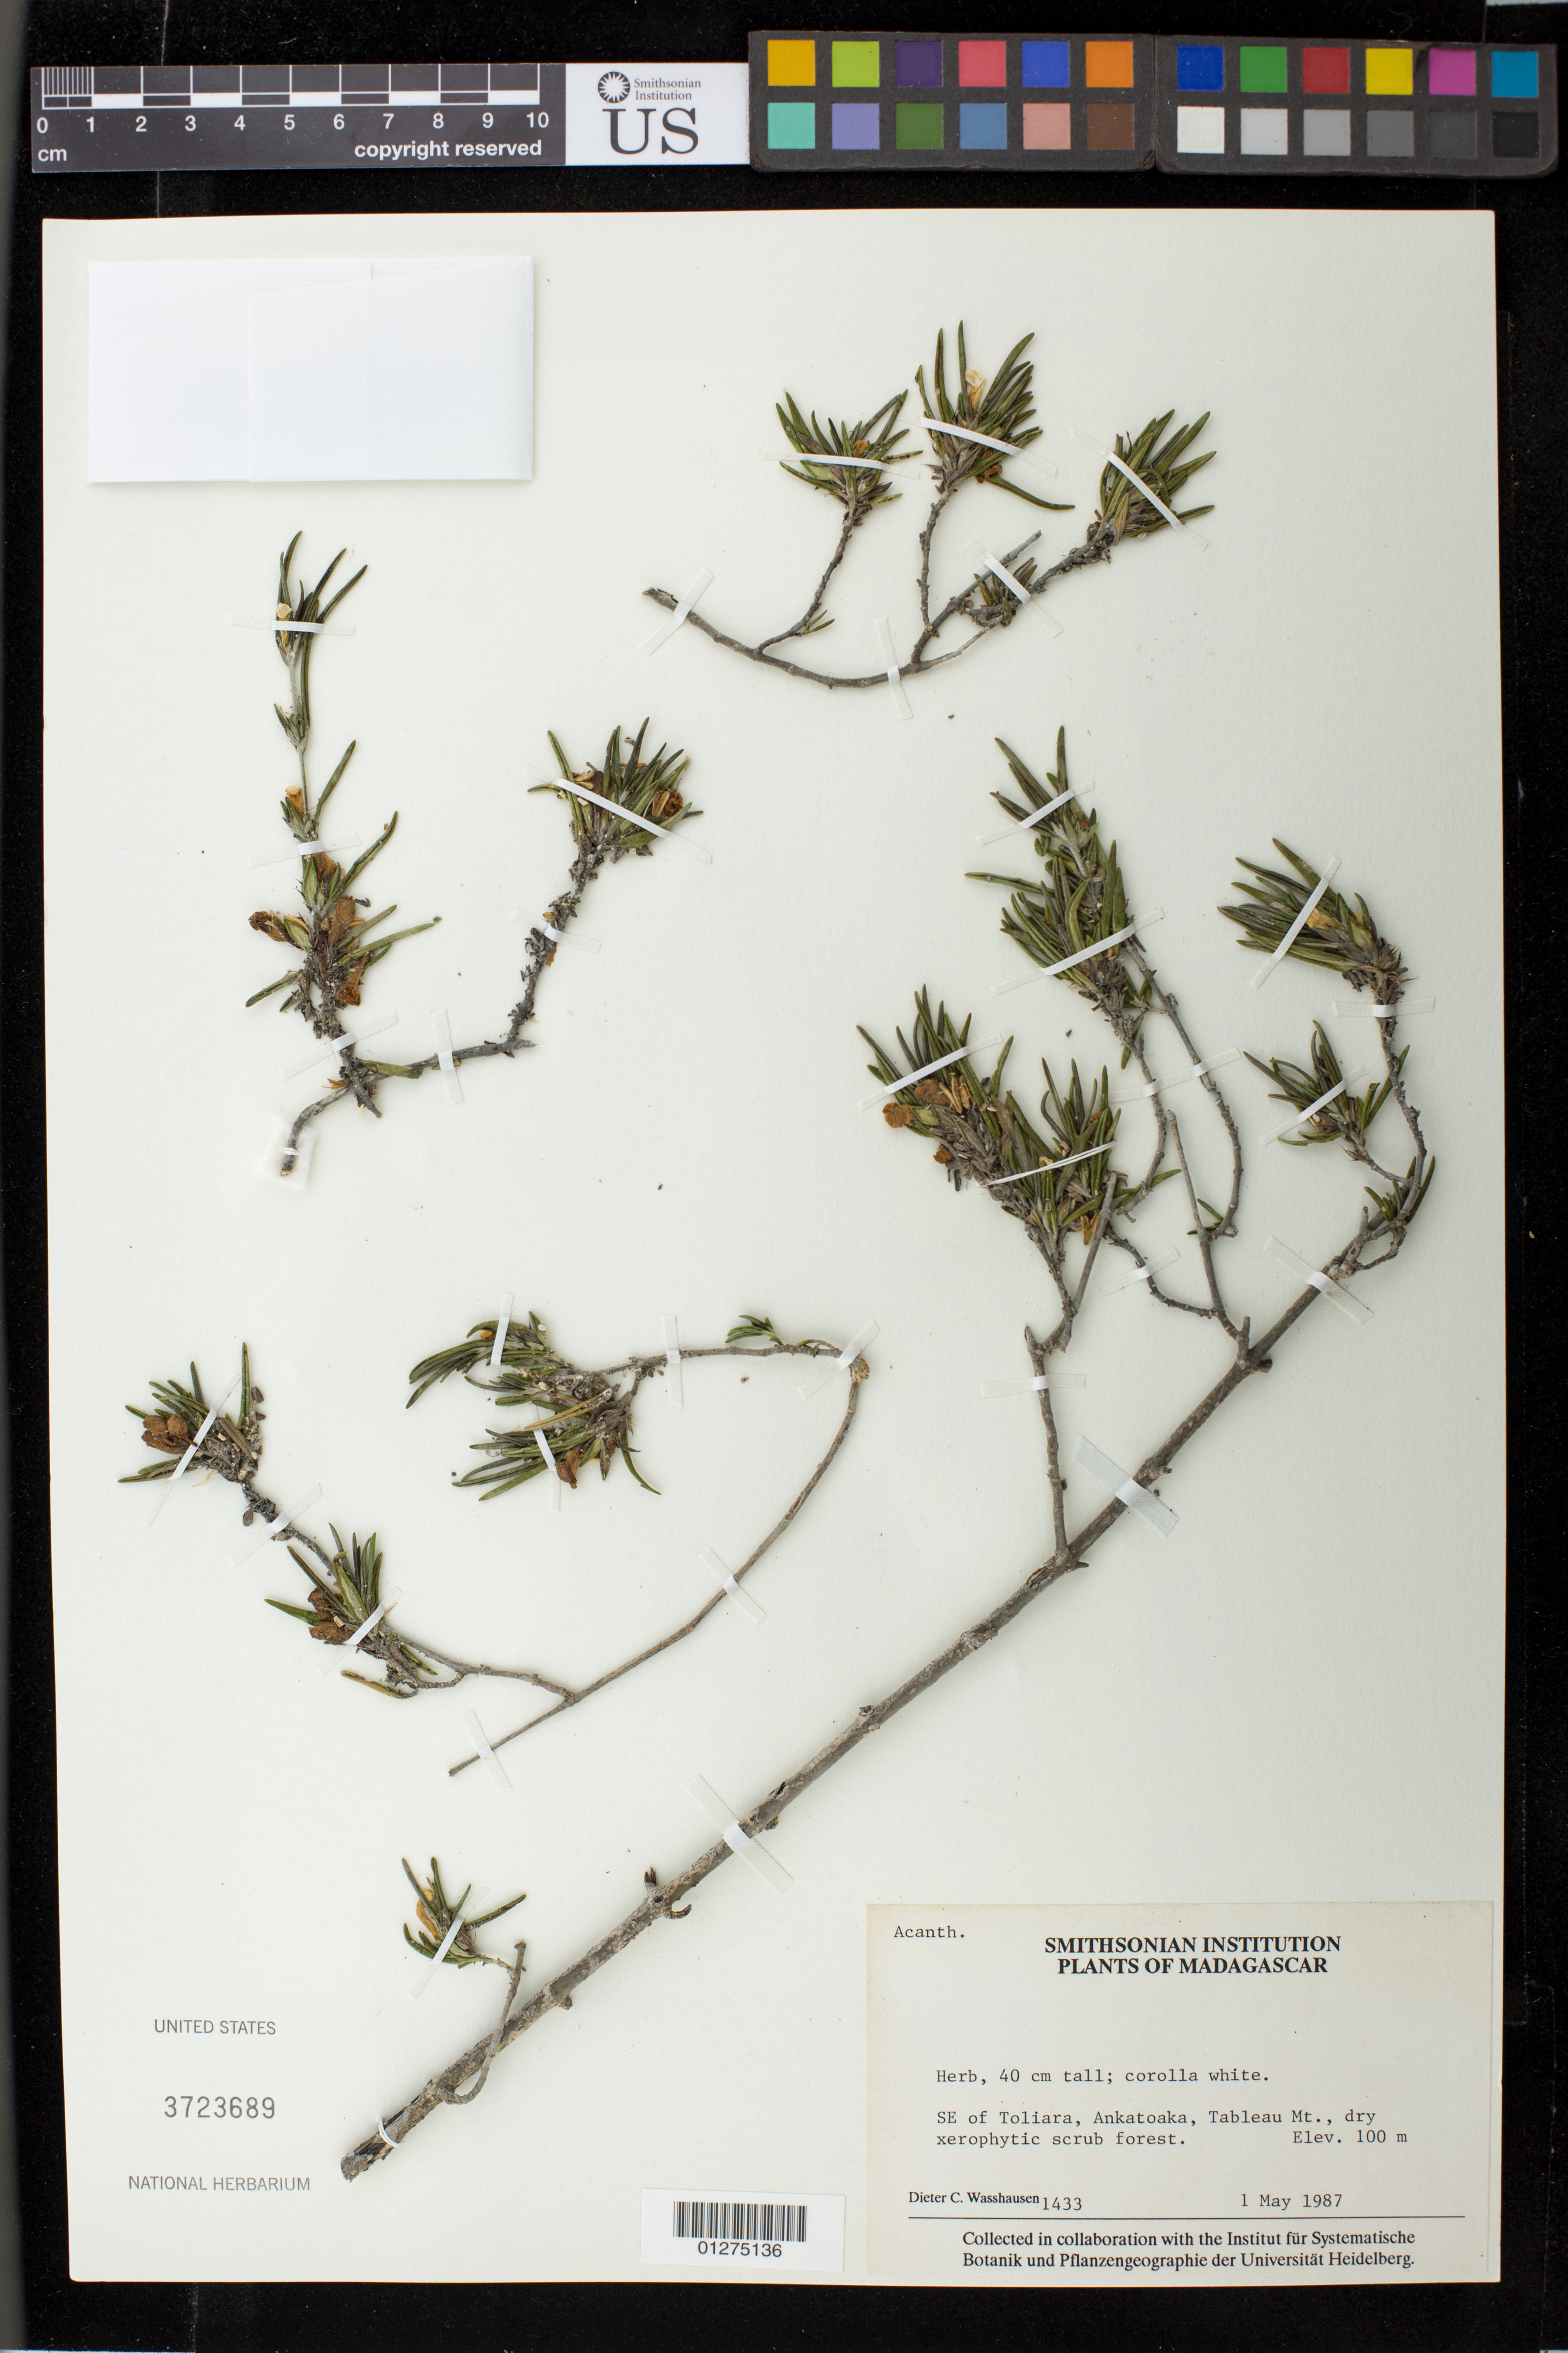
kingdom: Plantae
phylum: Tracheophyta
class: Magnoliopsida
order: Lamiales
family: Acanthaceae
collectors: D. C. Wasshausen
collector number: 1433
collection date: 1987-05-01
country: Madagascar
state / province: Atsimo-Andrefana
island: Madagascar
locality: SE of Toliara, Ankatoaka, Tableau Mt.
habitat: xerophytic scrub forest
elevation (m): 100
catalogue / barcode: US 3723689